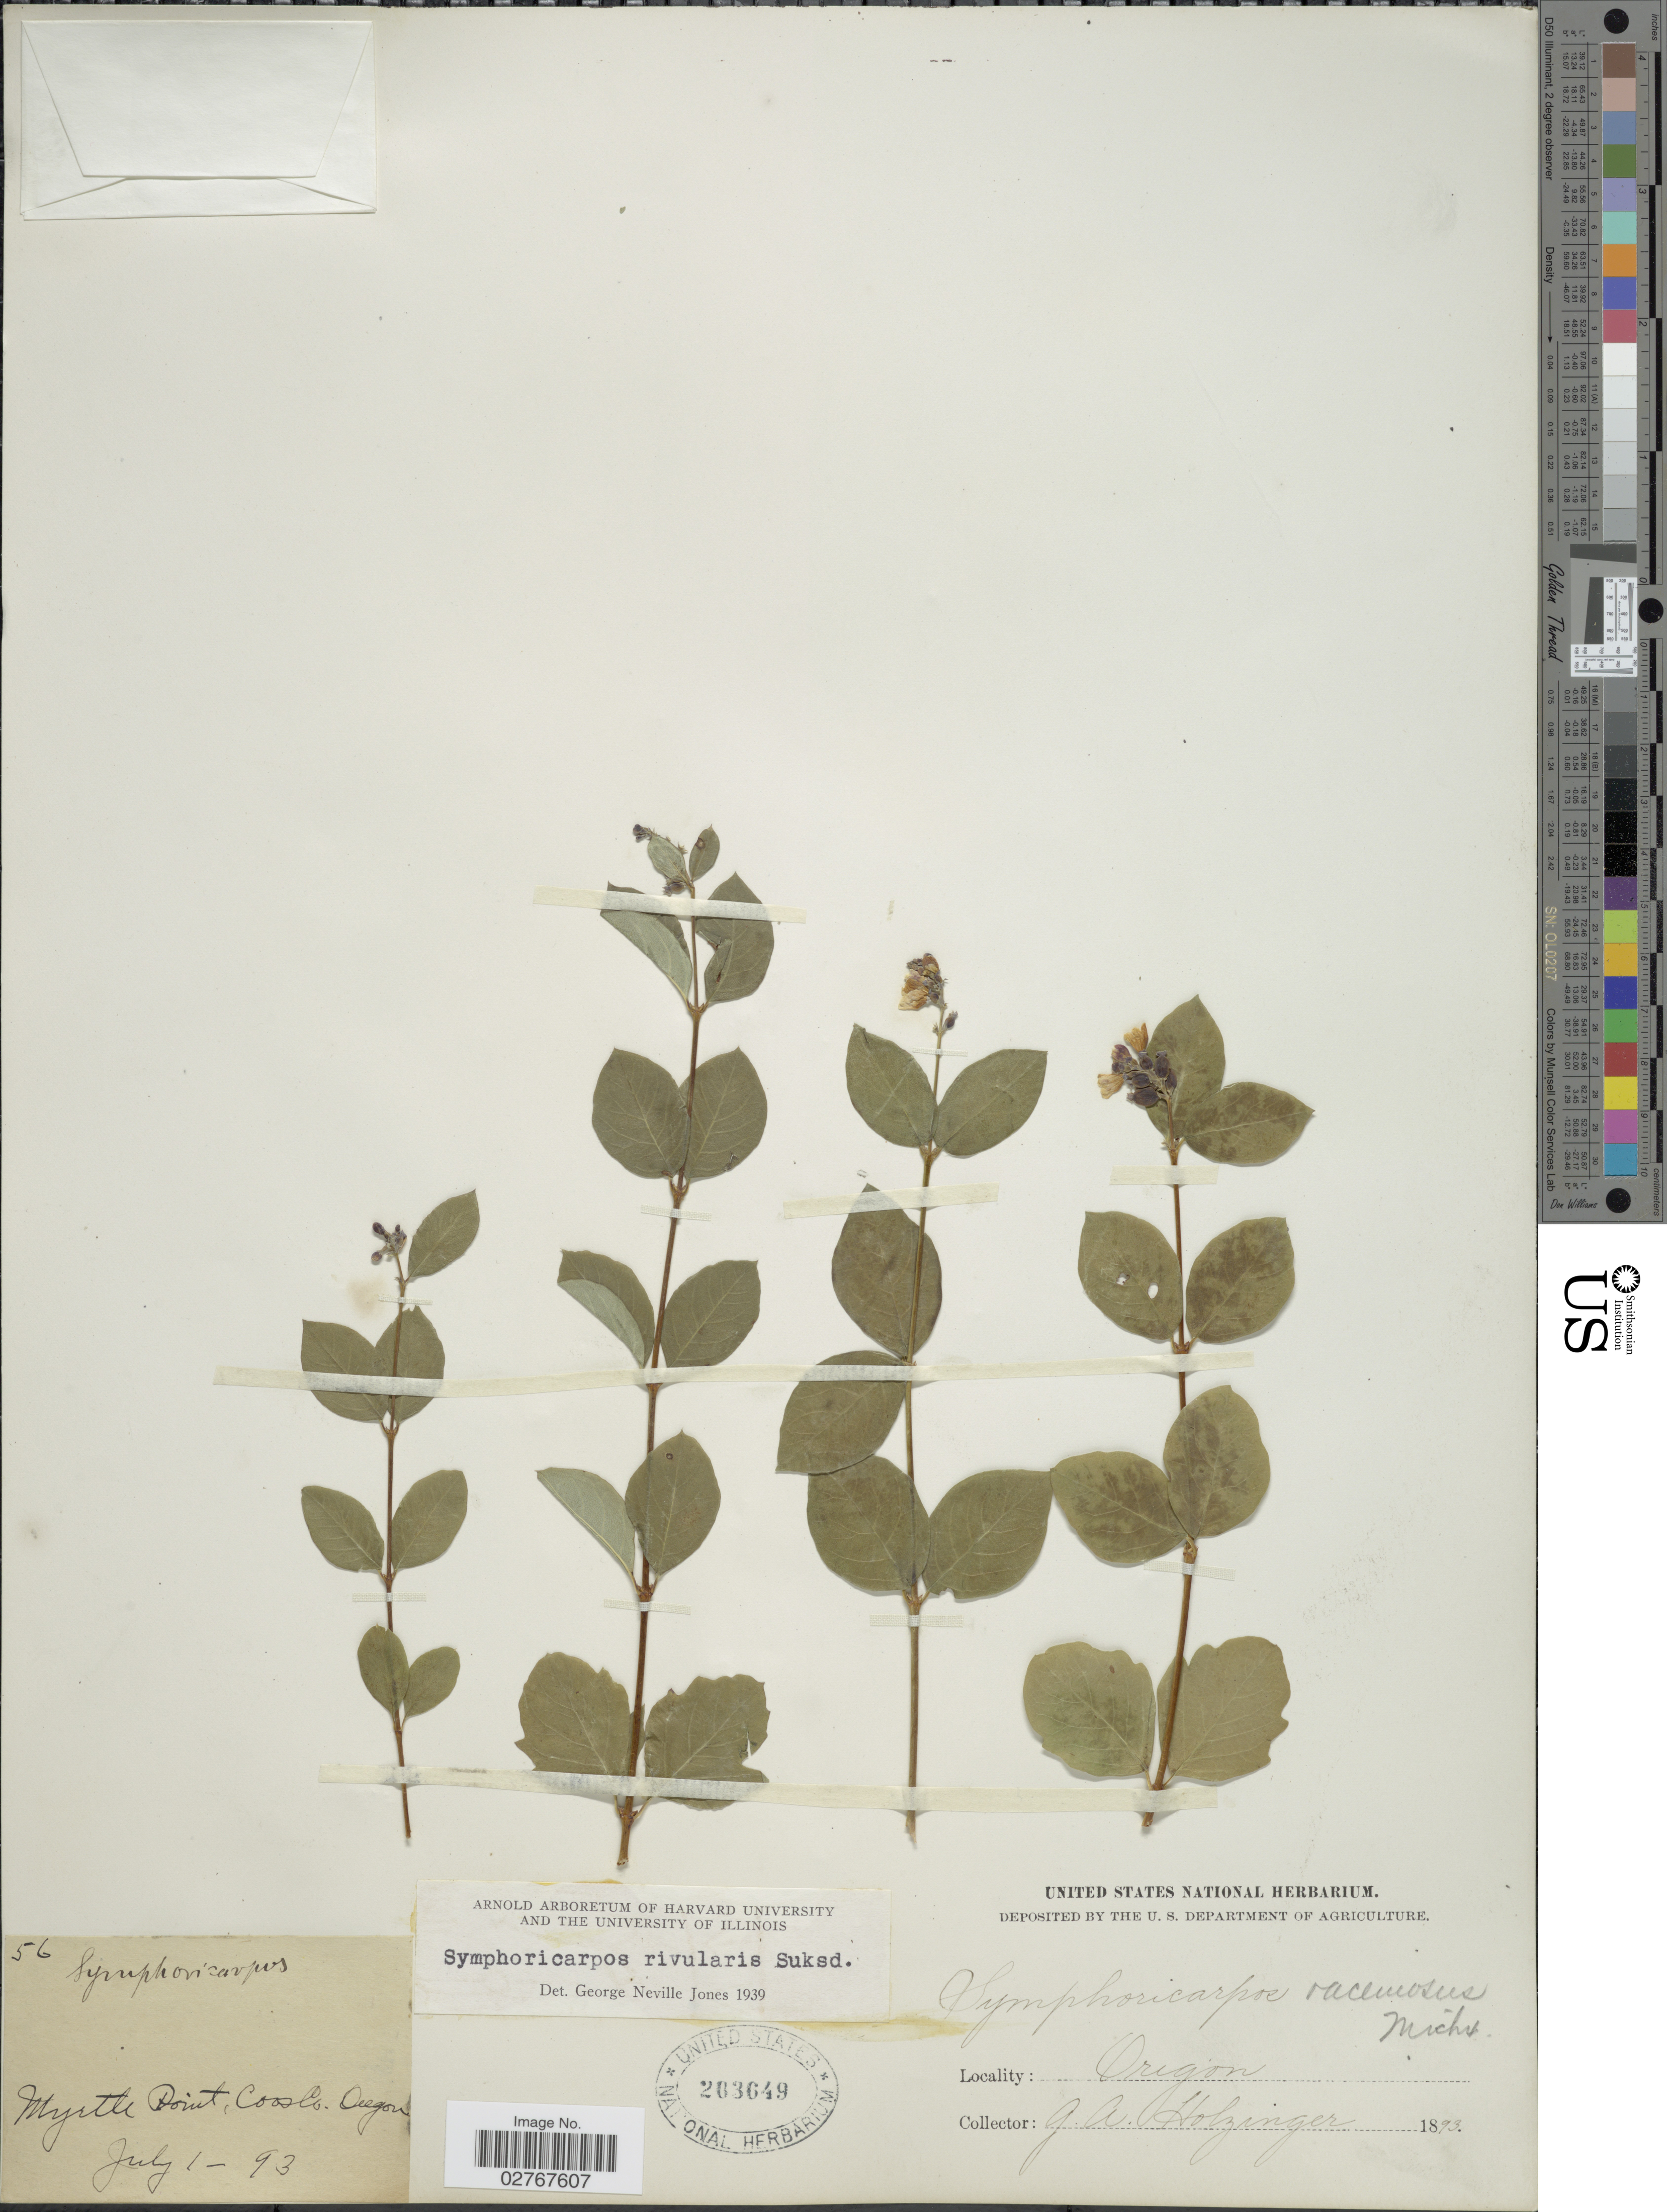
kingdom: Plantae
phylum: Tracheophyta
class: Magnoliopsida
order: Dipsacales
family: Caprifoliaceae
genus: Symphoricarpos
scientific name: Symphoricarpos rivularis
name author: Suksd.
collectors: G. A. Holzinger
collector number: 56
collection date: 1893-07-01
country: United States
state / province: Oregon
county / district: Coos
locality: Myrtle Point, Coos Co.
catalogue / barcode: US 263649